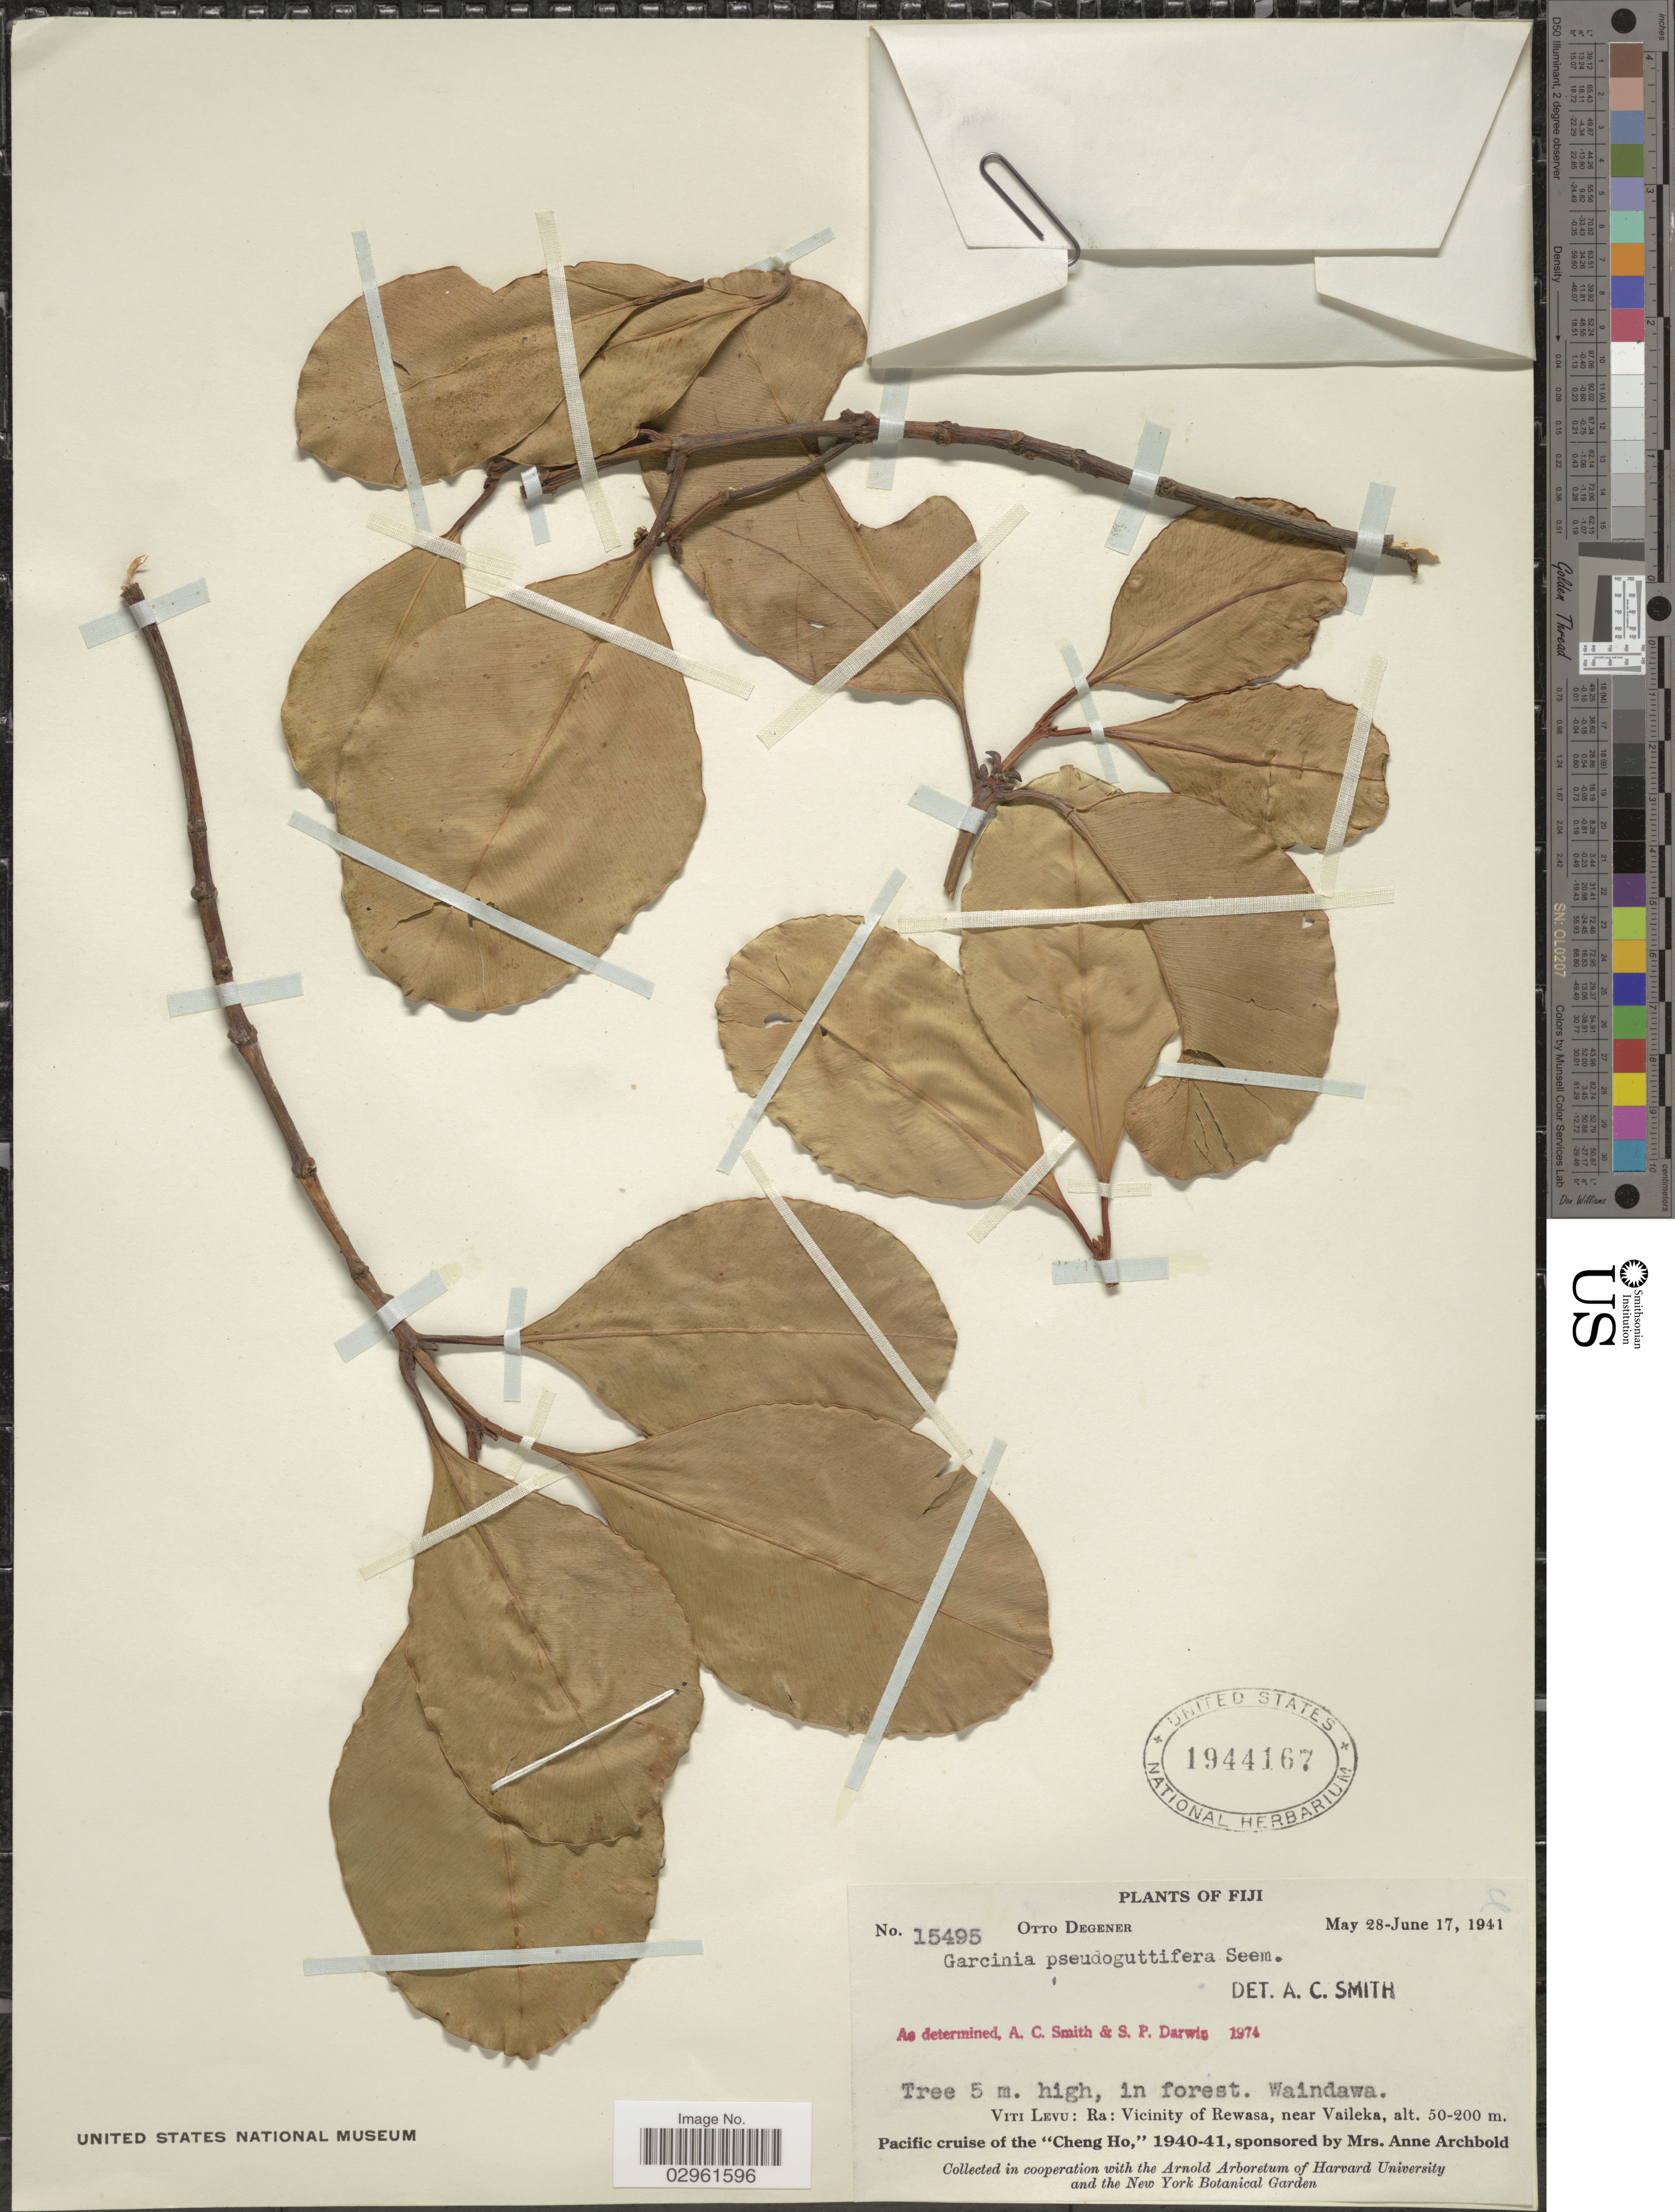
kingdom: Plantae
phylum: Tracheophyta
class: Magnoliopsida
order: Malpighiales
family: Clusiaceae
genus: Garcinia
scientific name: Garcinia pseudoguttifera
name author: Seem.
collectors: O. Degener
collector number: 15495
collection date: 1941-05-28/1941-06-17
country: Fiji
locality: Viti Levu: Ra: Vicinity of Rewasa, near Vaileka.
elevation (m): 50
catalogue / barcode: US 1944167